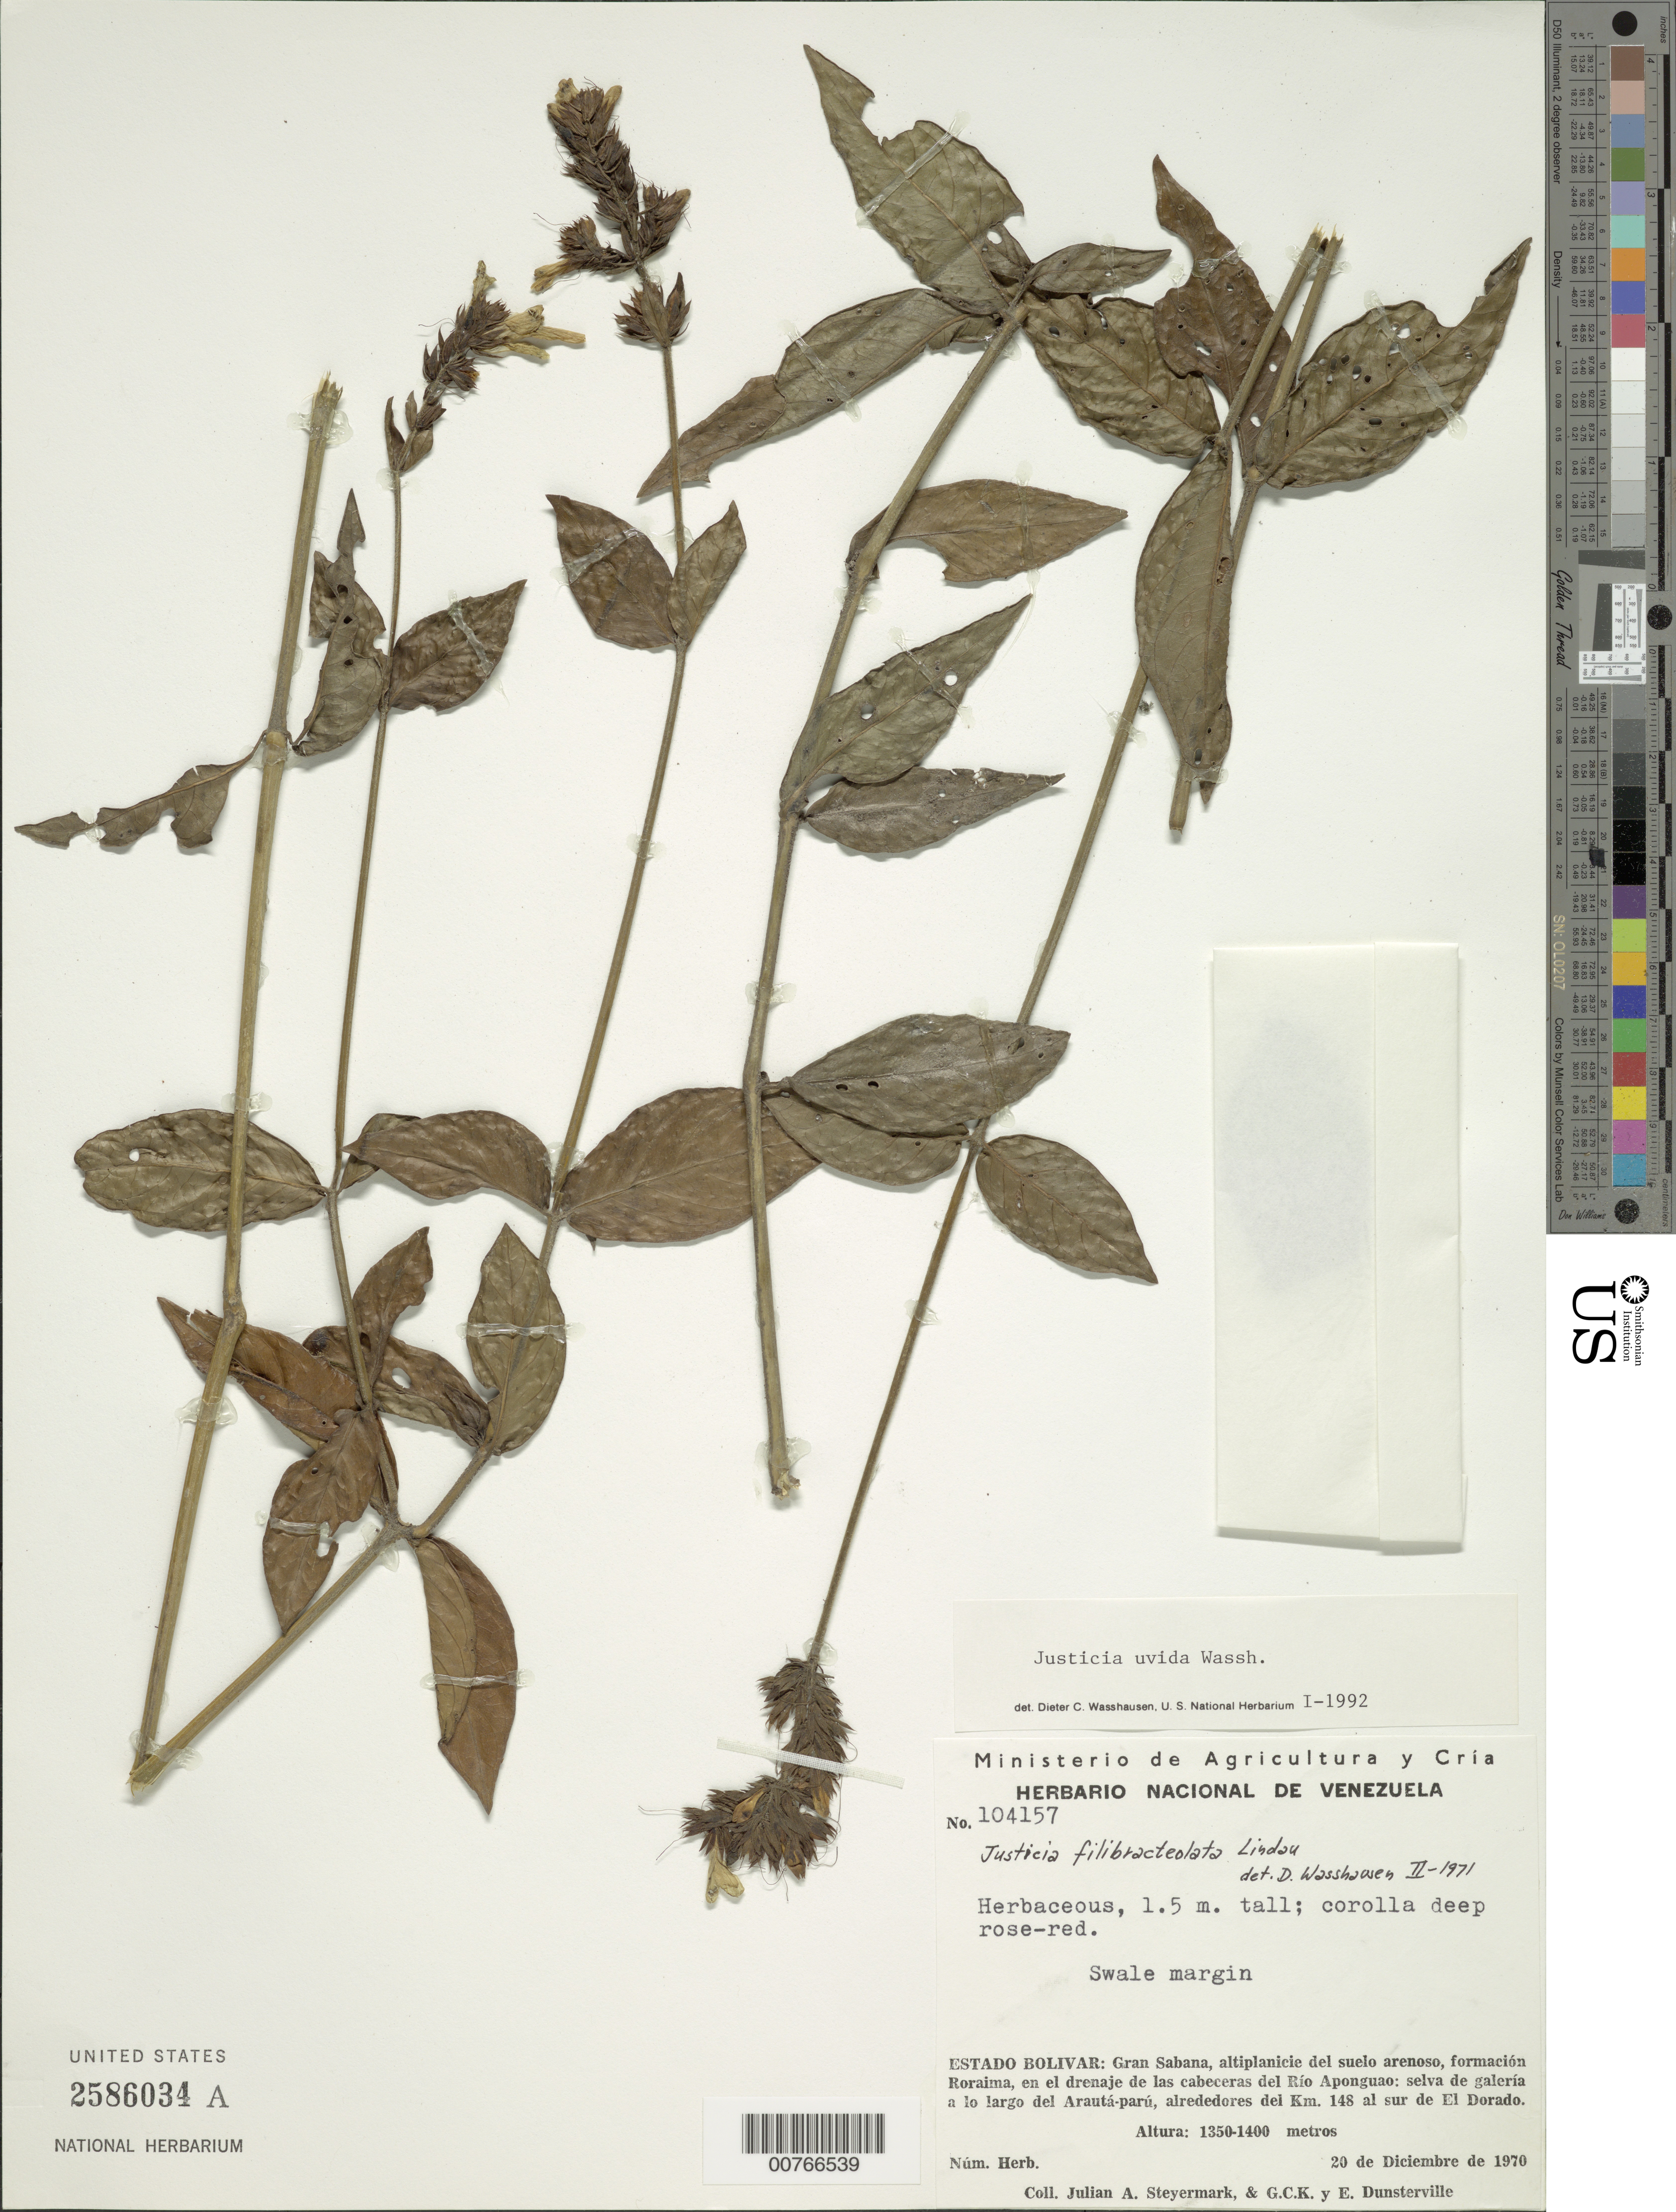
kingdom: Plantae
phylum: Tracheophyta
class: Magnoliopsida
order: Lamiales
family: Acanthaceae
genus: Justicia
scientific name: Justicia uvida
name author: Wassh.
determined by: Wasshausen, Dieter C., (BOT), Smithsonian Institution - National Museum of Natural History (UNITED STATES)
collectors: J. Steyermark, G. C. K. Dunsterville & E. Dunsterville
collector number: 104157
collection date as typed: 20-Dec-70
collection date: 1970-12-20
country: Venezuela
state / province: Bolívar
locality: Gran Sabana, formacion Roraima, Río Aponguao; a lo largo del Arautá-parú, alrededores del km 148 al sur de El Dorado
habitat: High plateau with sandy ground; gallery forest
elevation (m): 1350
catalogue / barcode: US 2586034A